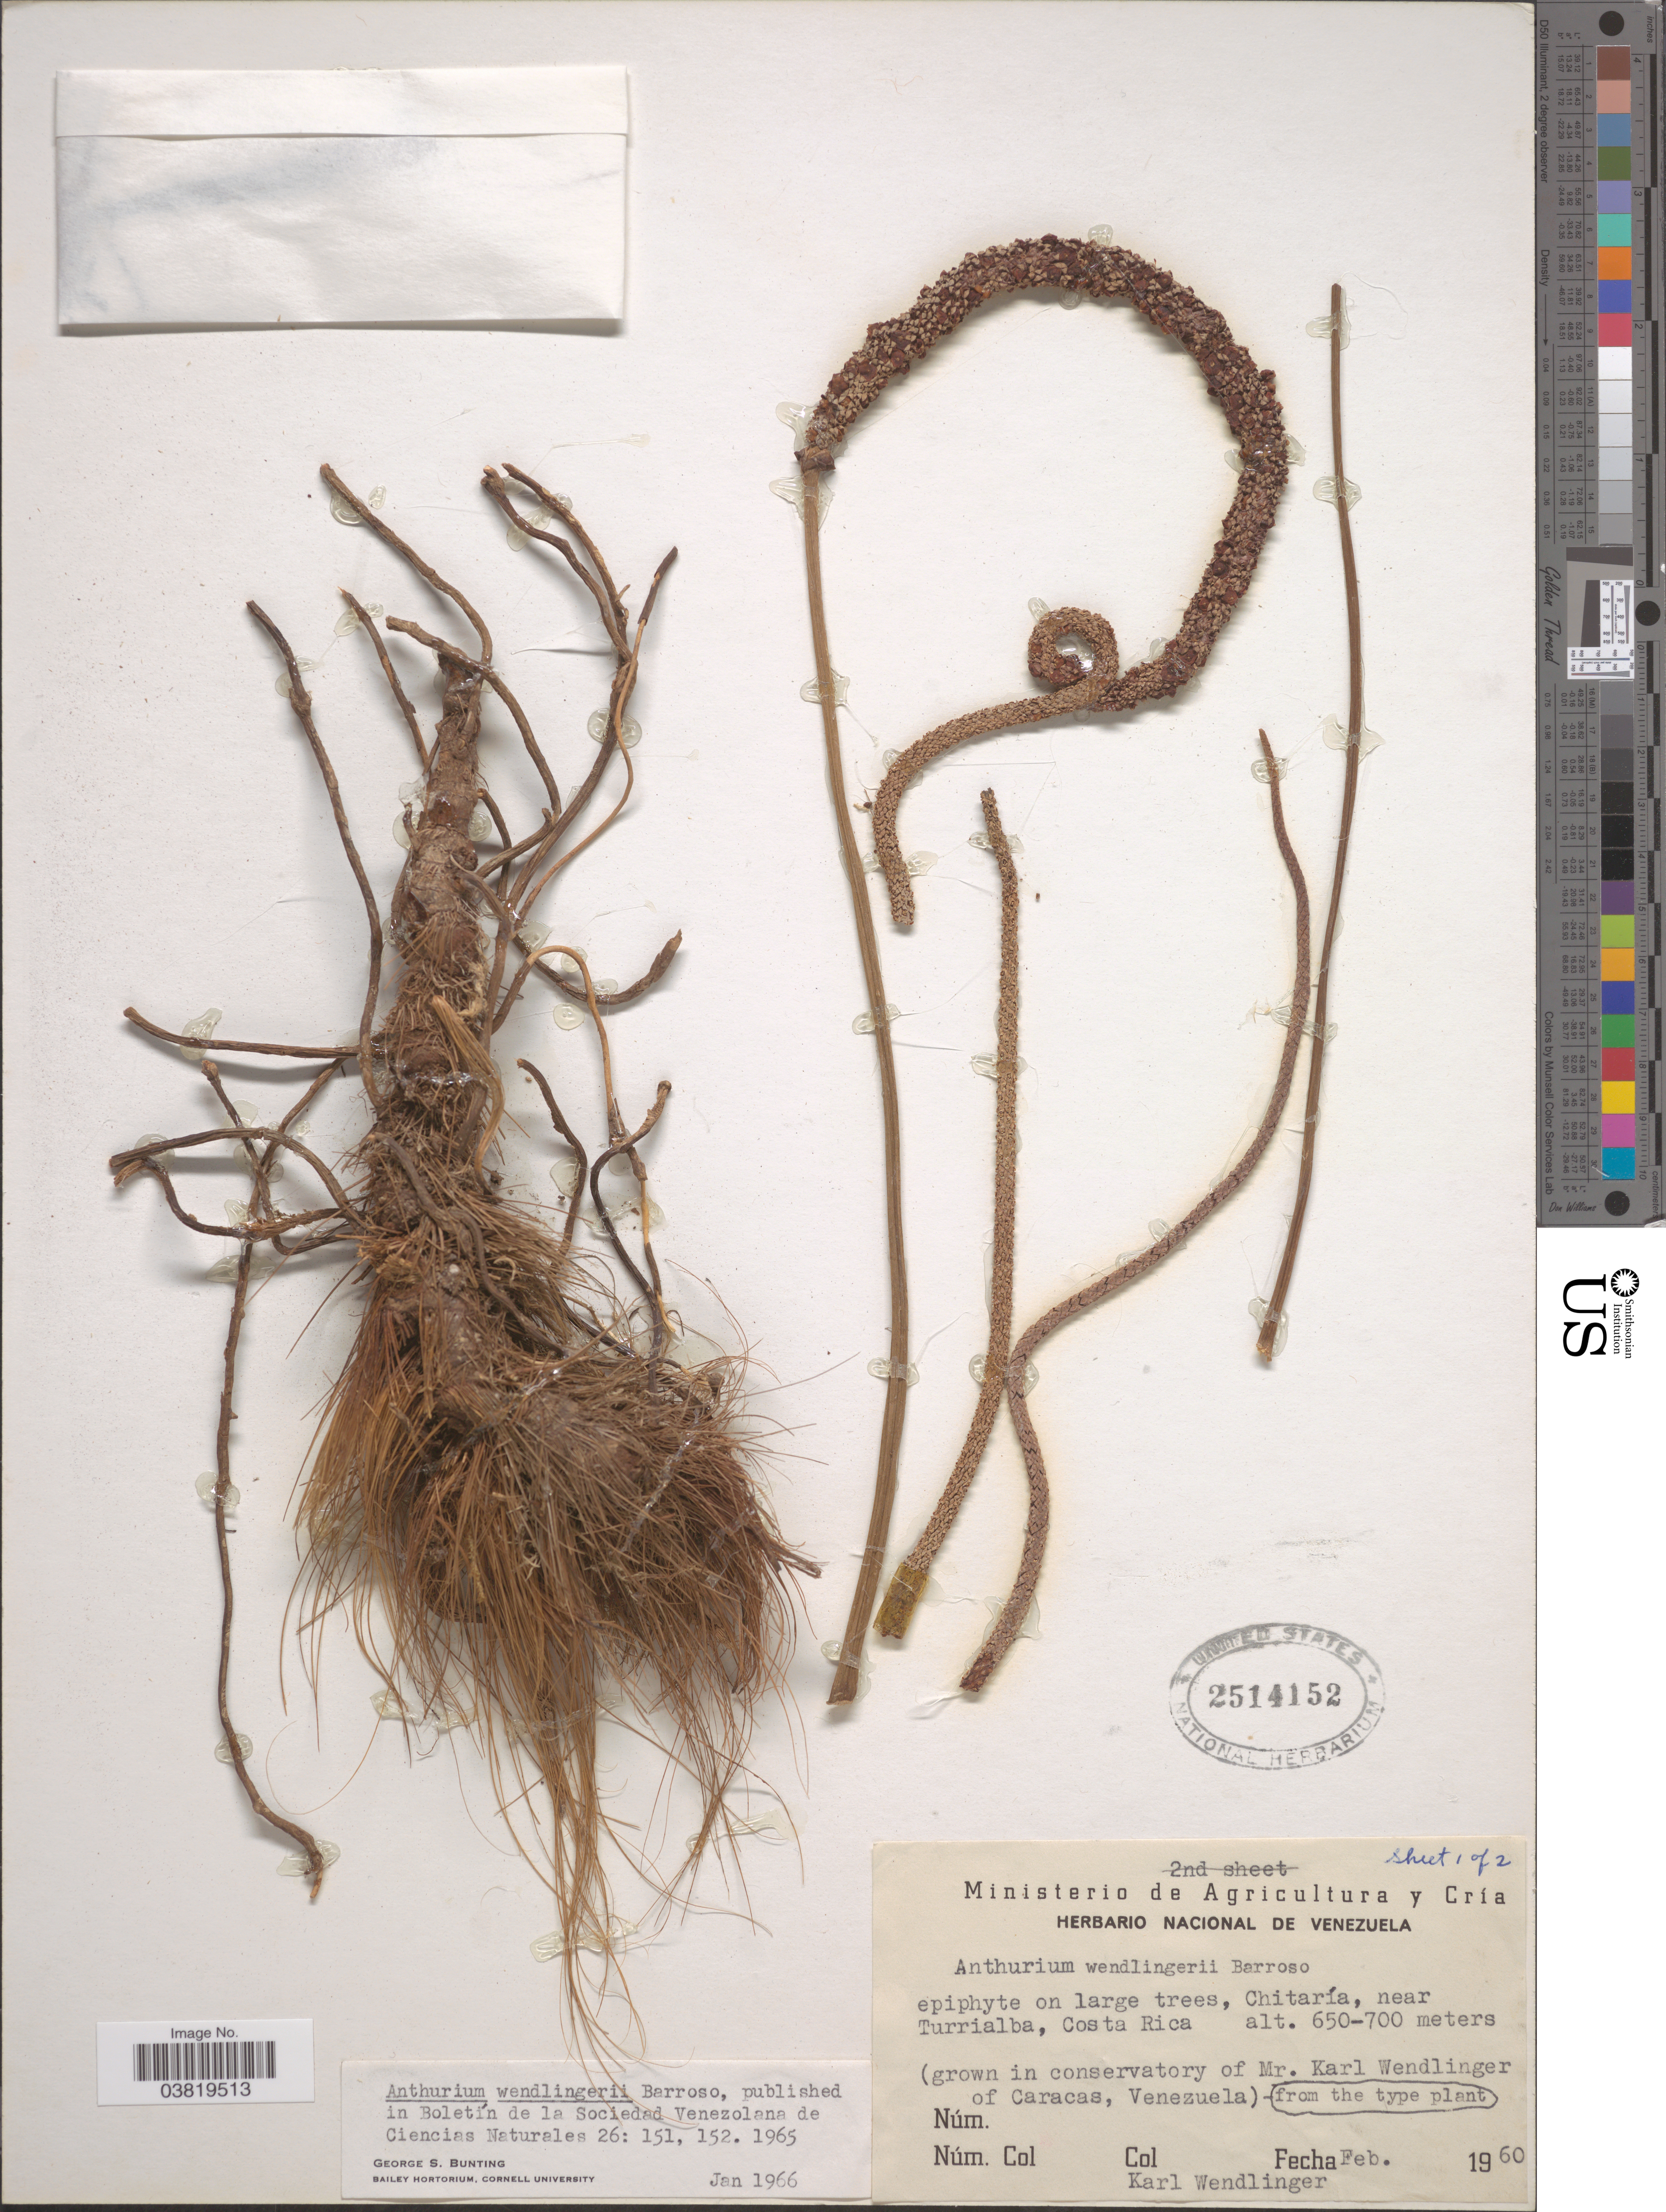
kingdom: Plantae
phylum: Tracheophyta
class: Liliopsida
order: Alismatales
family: Araceae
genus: Anthurium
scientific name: Anthurium wendlingeri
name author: G.M. Barroso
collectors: K. Wendlinger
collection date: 1960-02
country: Costa Rica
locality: Chitaría, near Turrialba.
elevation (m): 650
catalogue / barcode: US 2514152